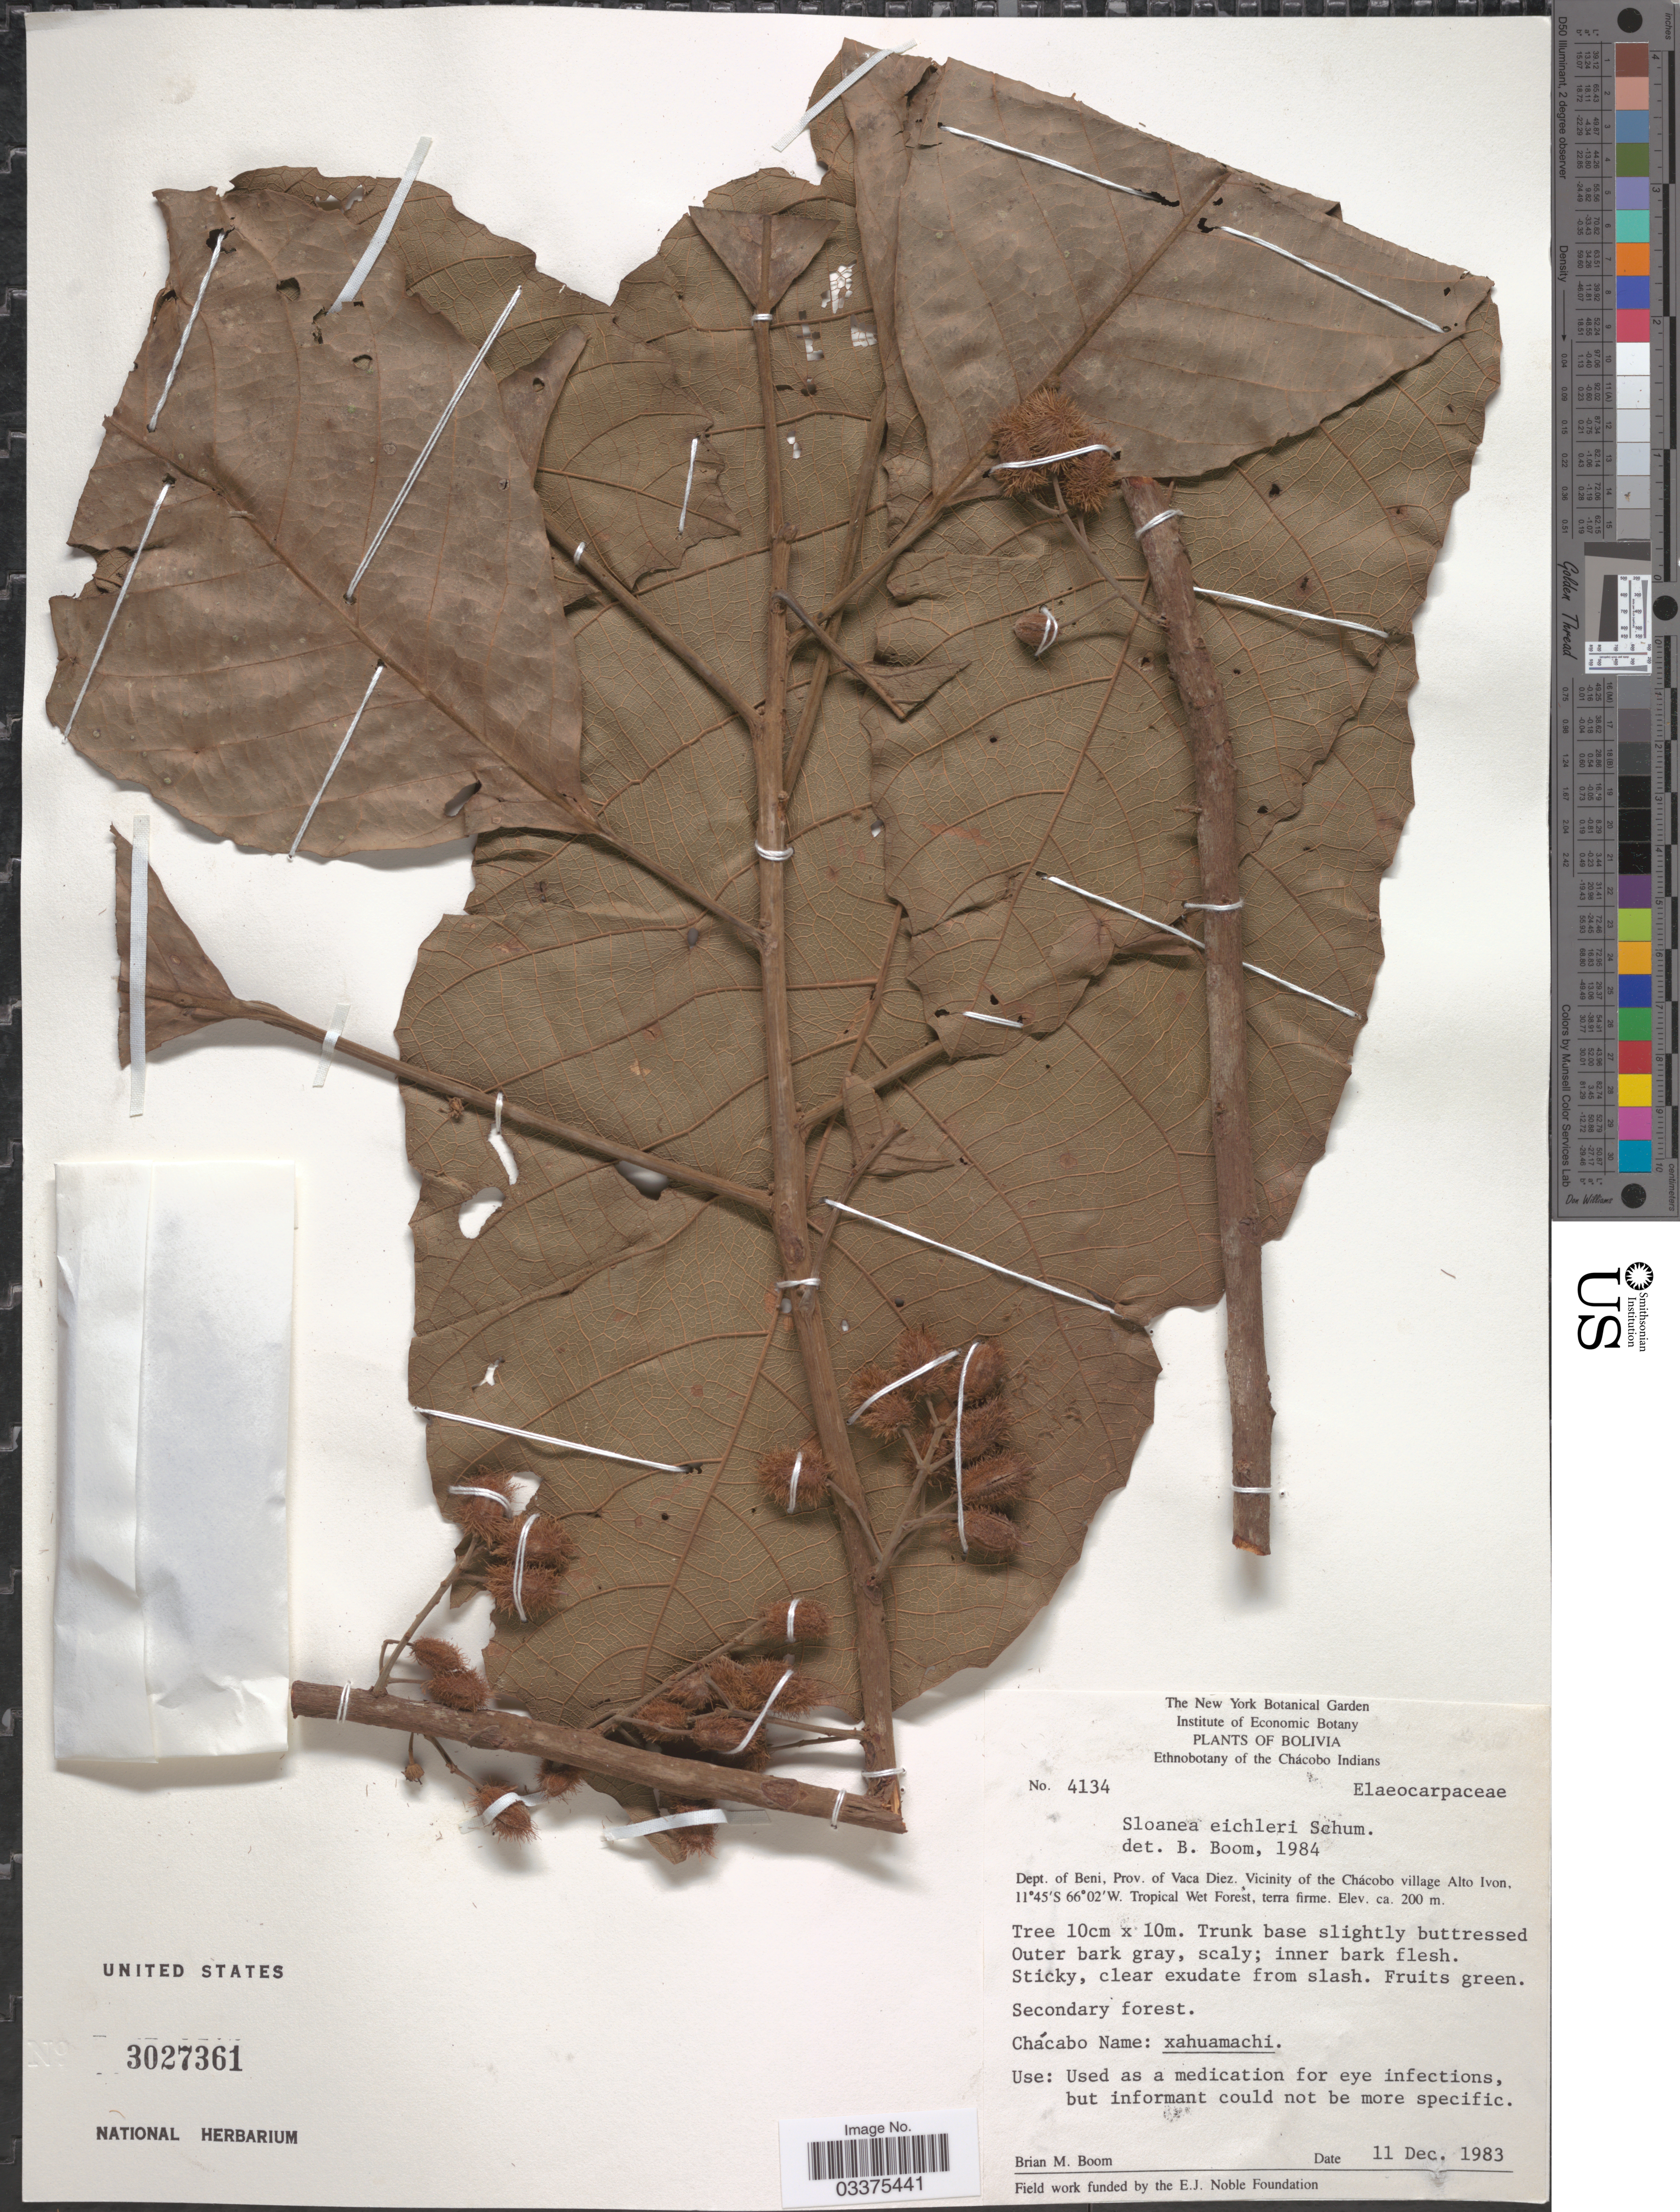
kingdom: Plantae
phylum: Tracheophyta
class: Magnoliopsida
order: Oxalidales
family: Elaeocarpaceae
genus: Sloanea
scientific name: Sloanea eichleri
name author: K. Schum.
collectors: B. M. Boom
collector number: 4134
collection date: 1983-12-11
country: Bolivia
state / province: Beni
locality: Dept. of Beni, Prov. of Vaca Diez. Vicinity of the Chácobo village Alto Ivon.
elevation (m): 200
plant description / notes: Fruit temporarily sampled for micro-CT scanning.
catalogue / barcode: US 3027361